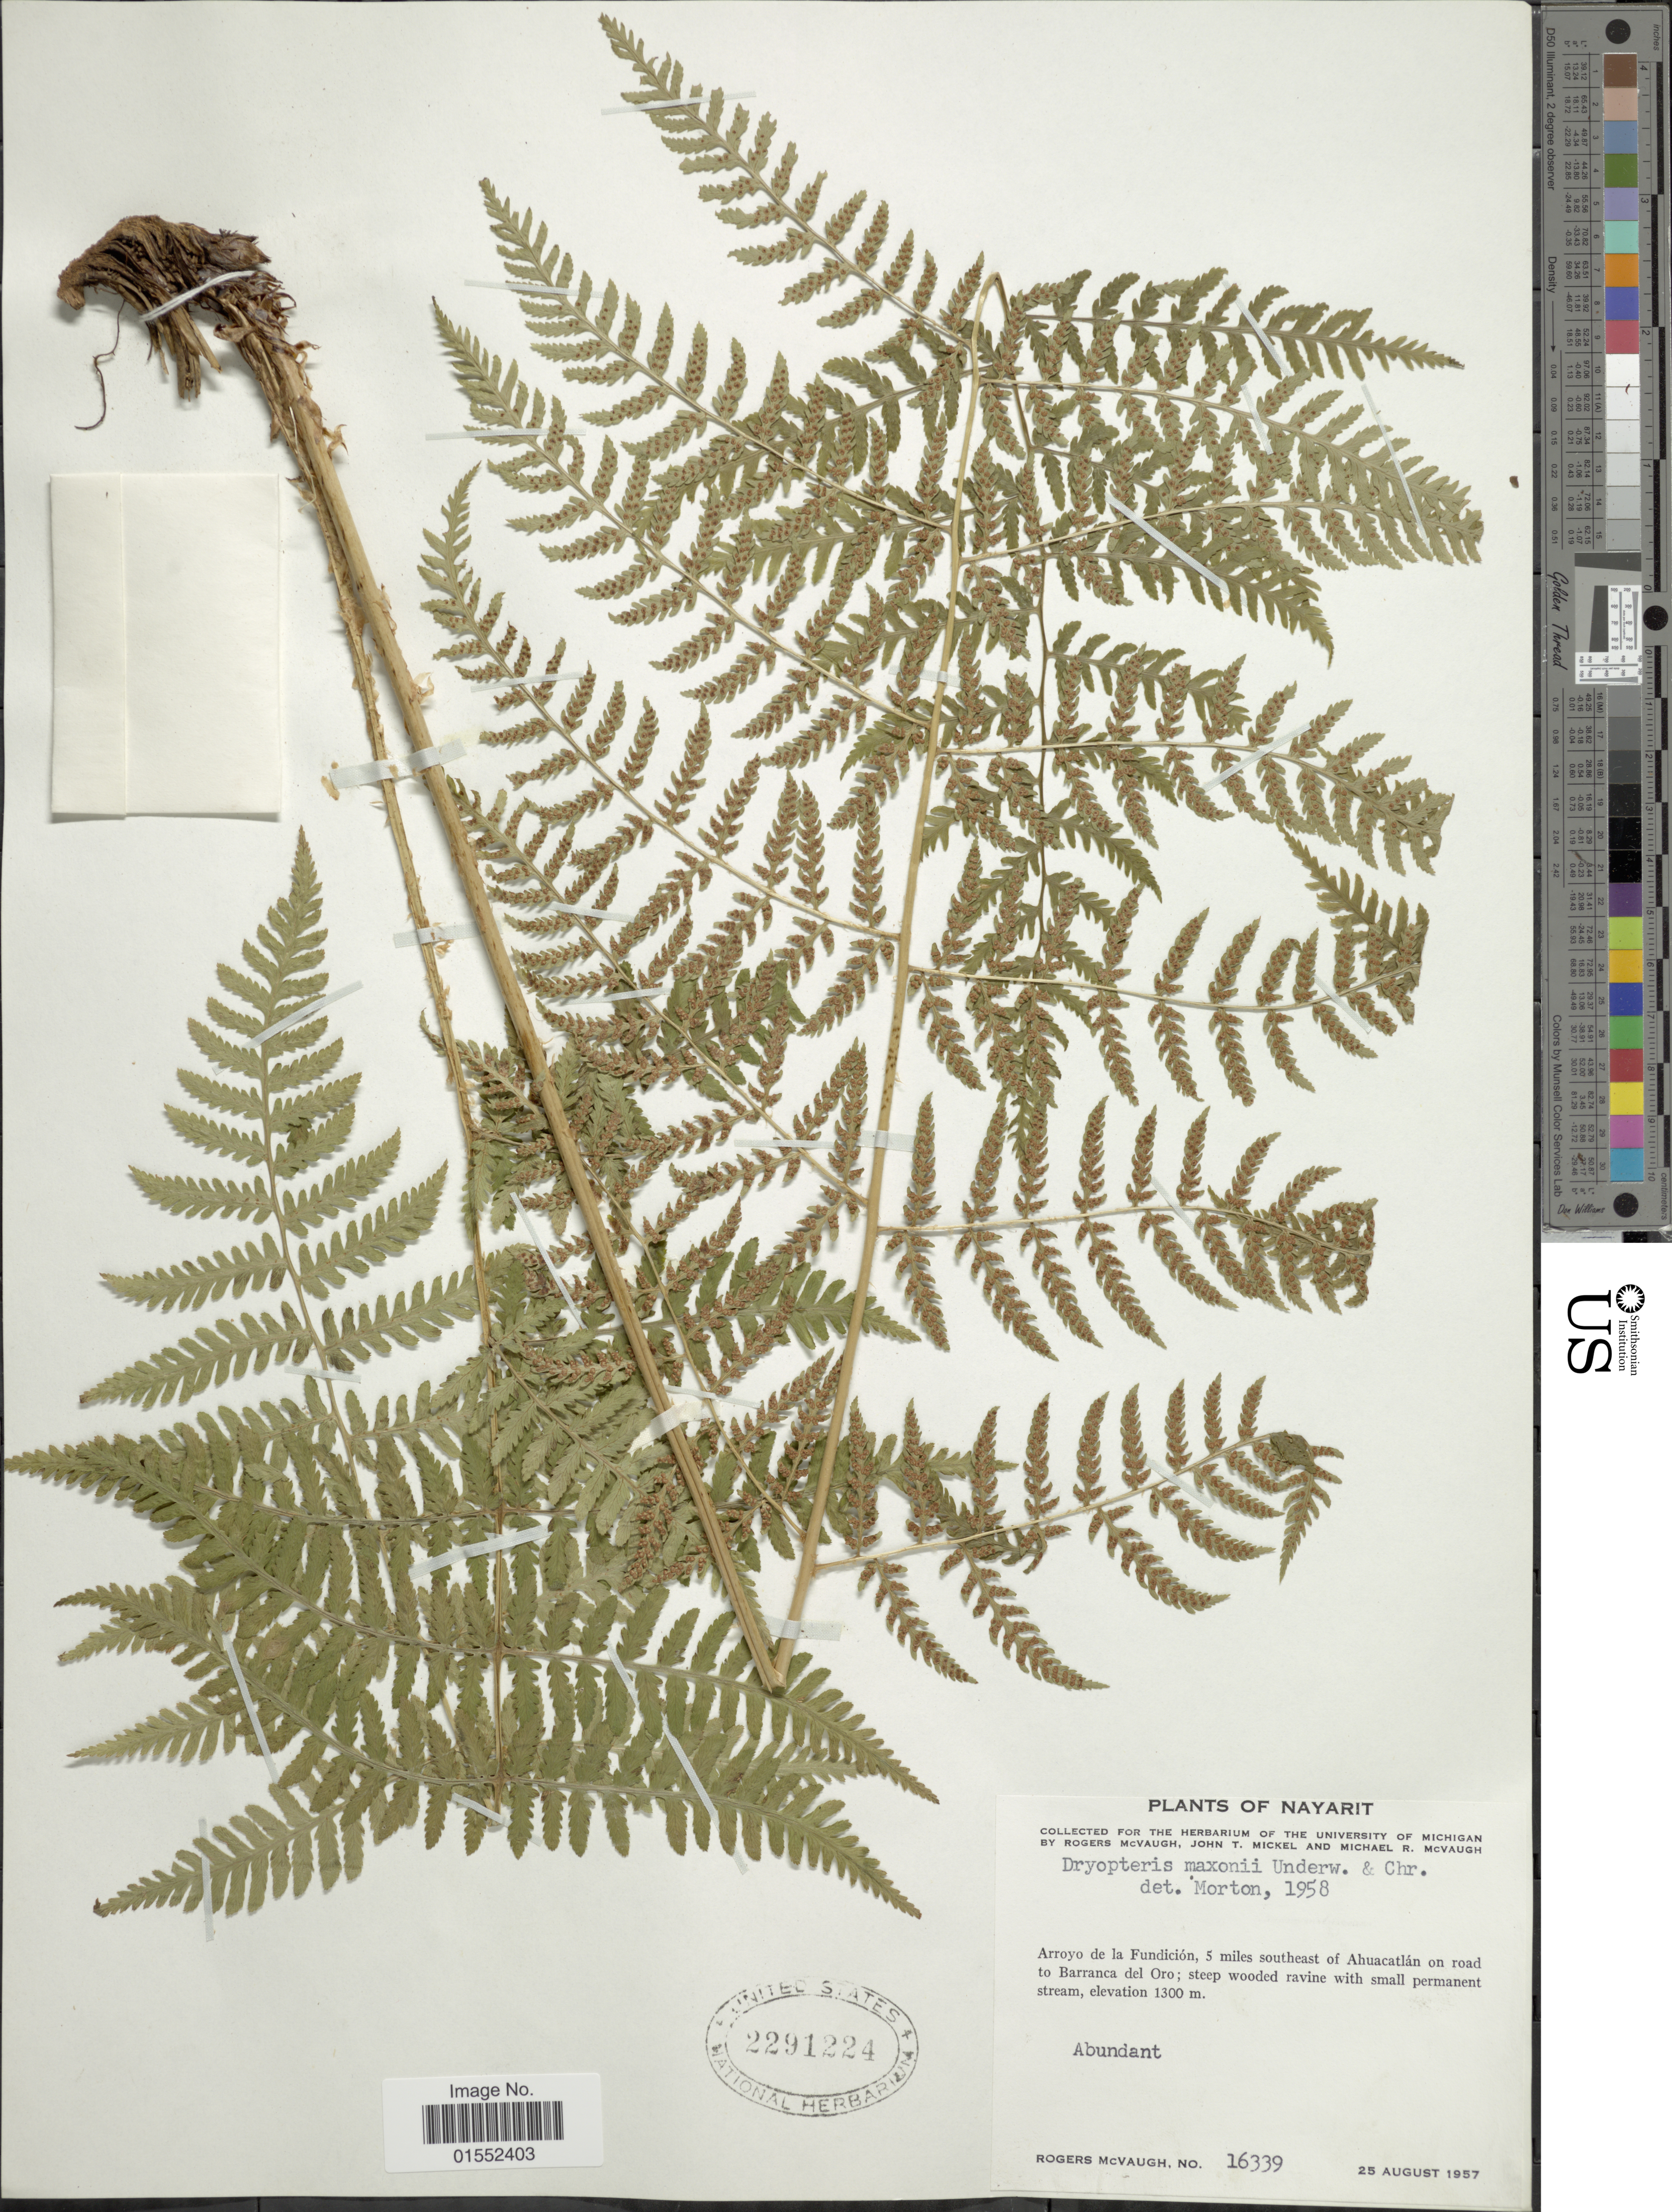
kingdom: Plantae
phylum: Tracheophyta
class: Polypodiopsida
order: Polypodiales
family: Dryopteridaceae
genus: Dryopteris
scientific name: Dryopteris maxonii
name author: Underw. & C. Chr.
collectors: R. McVaugh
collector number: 16339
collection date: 1957-08-25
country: Mexico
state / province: Nayarit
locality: Arroyo de la Fundición, 5 miles southeast of Ahuacatlán on road to Barranca del Oro; steep wooded ravine with small permanent stream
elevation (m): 1300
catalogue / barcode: US 2291224